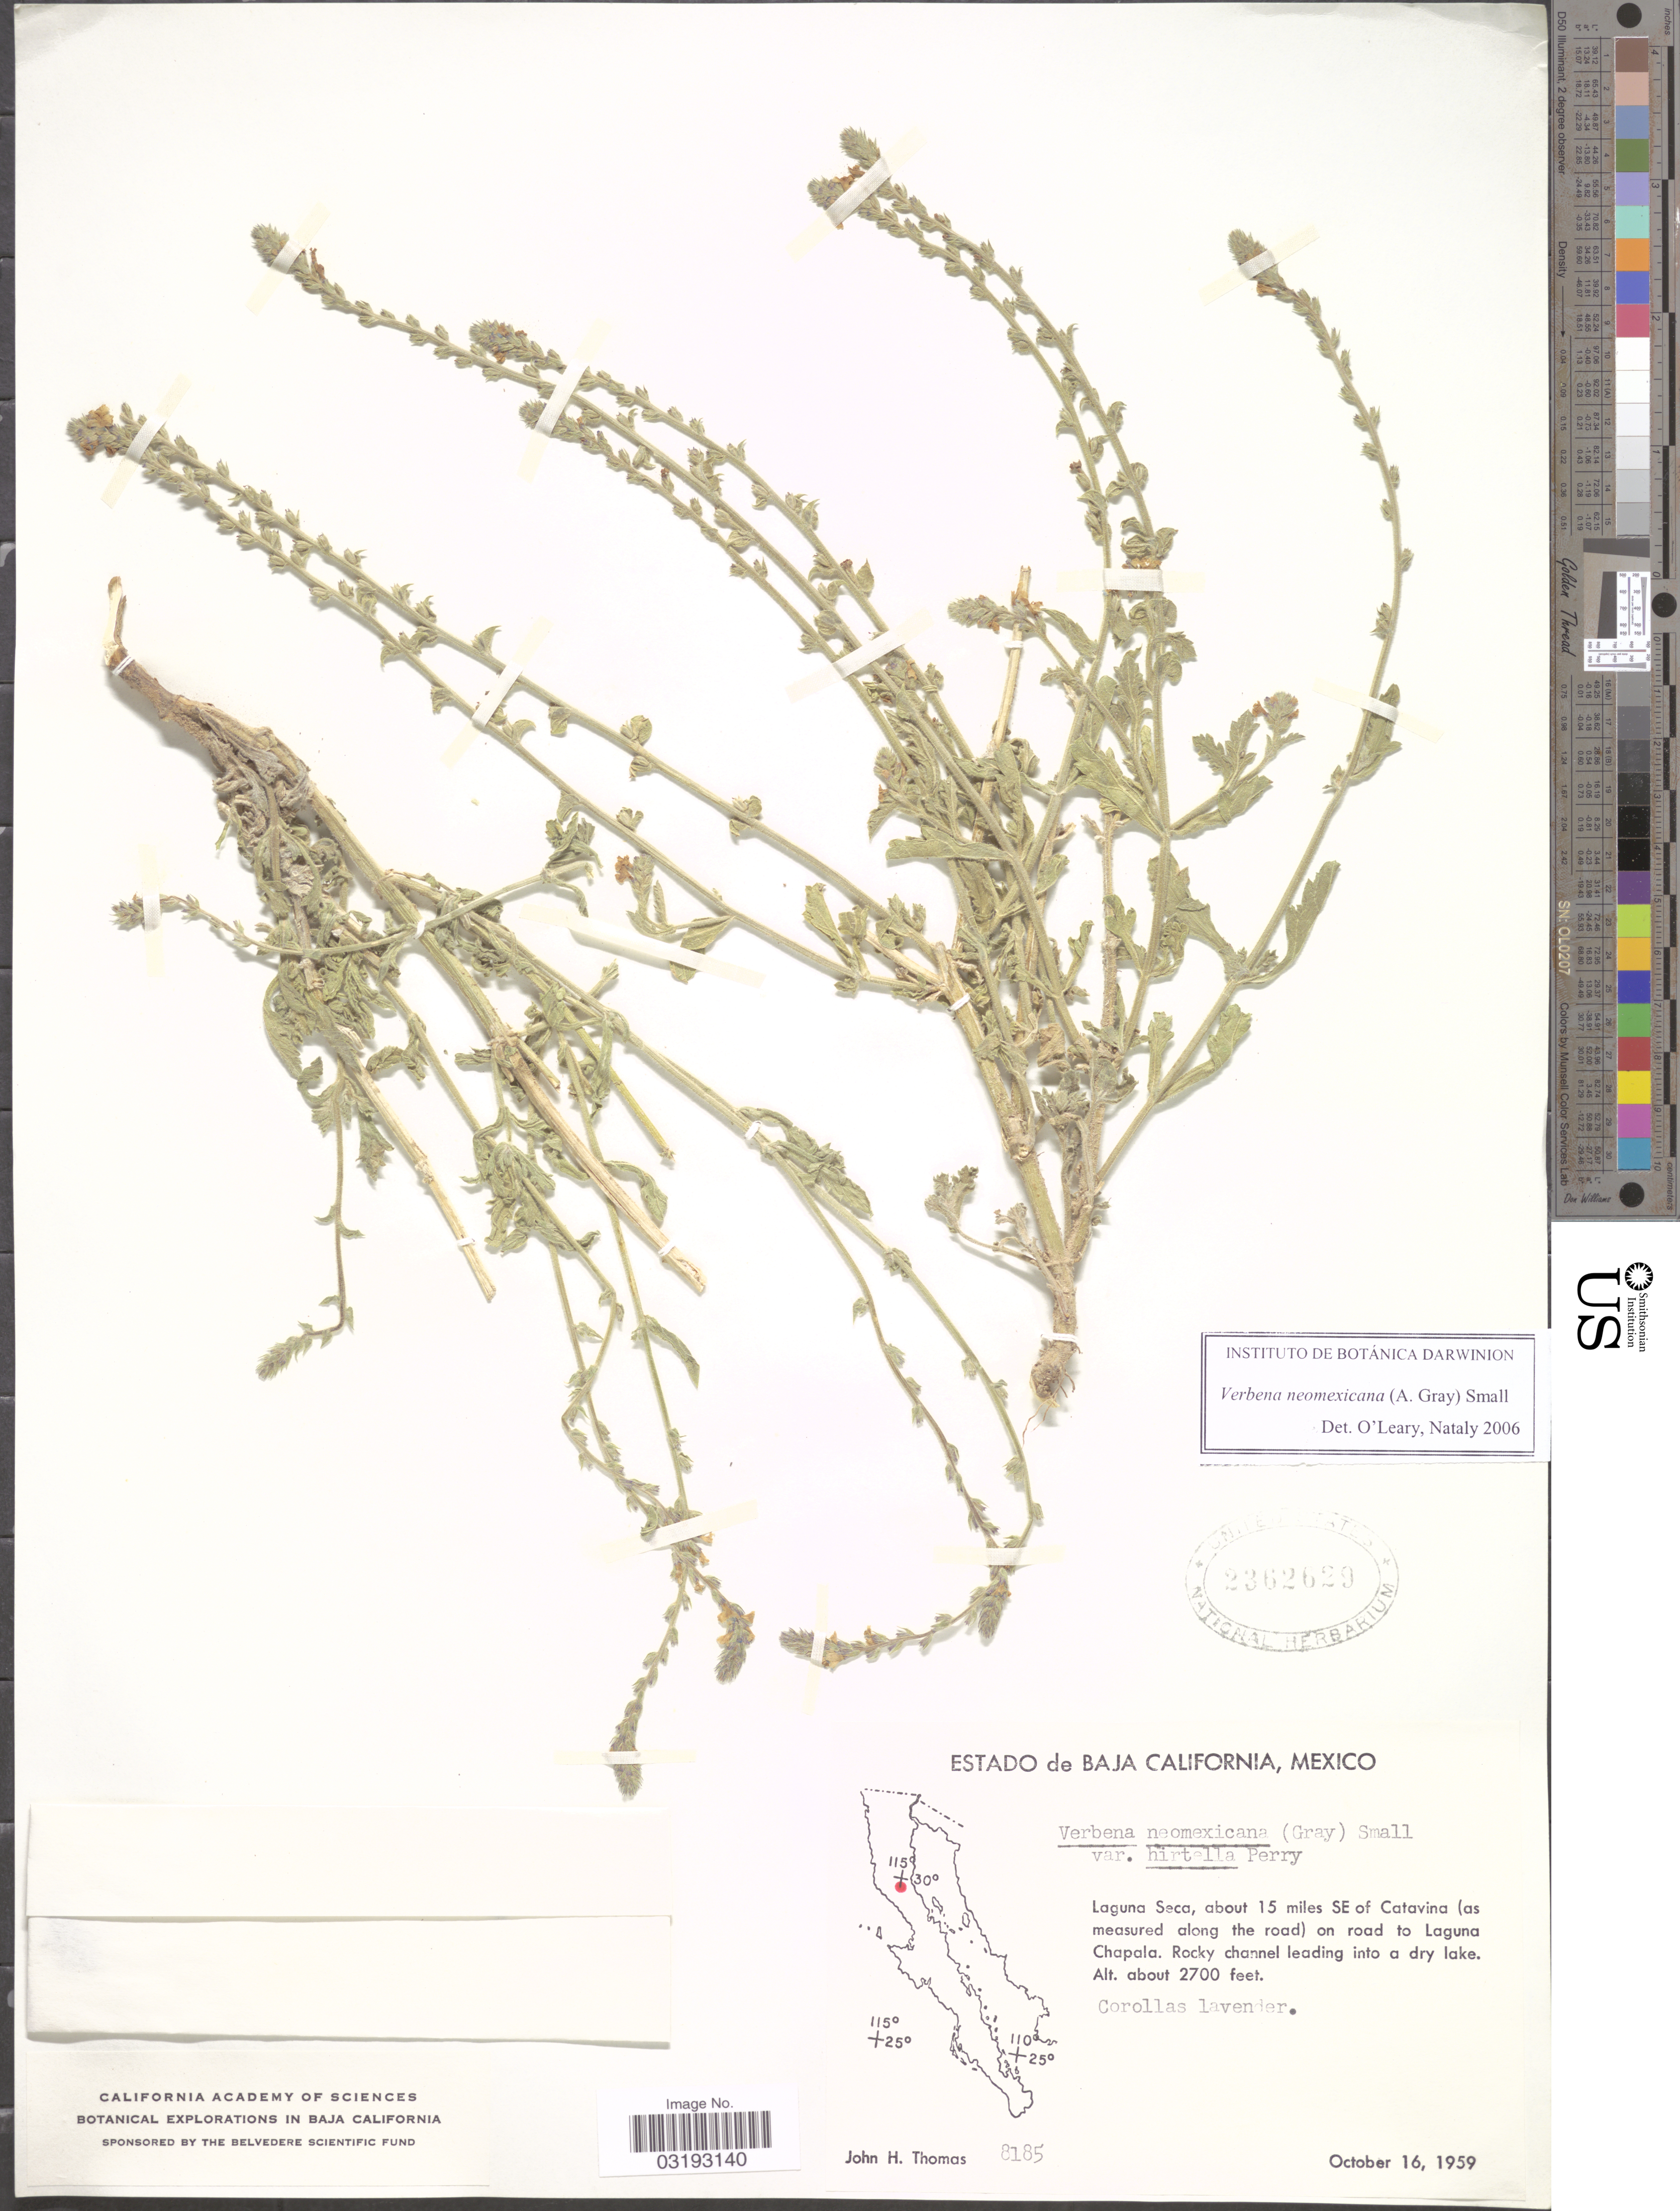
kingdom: Plantae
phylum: Tracheophyta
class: Magnoliopsida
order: Lamiales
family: Verbenaceae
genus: Verbena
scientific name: Verbena neomexicana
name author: (A. Gray) Small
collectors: J. H. Thomas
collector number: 8185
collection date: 1959-10-16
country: Mexico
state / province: Baja California Norte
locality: Laguna Seca, about 15 miles SE of Catavina (as measured along the road) on road to Laguna Chapala.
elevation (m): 823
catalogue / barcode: US 2362629